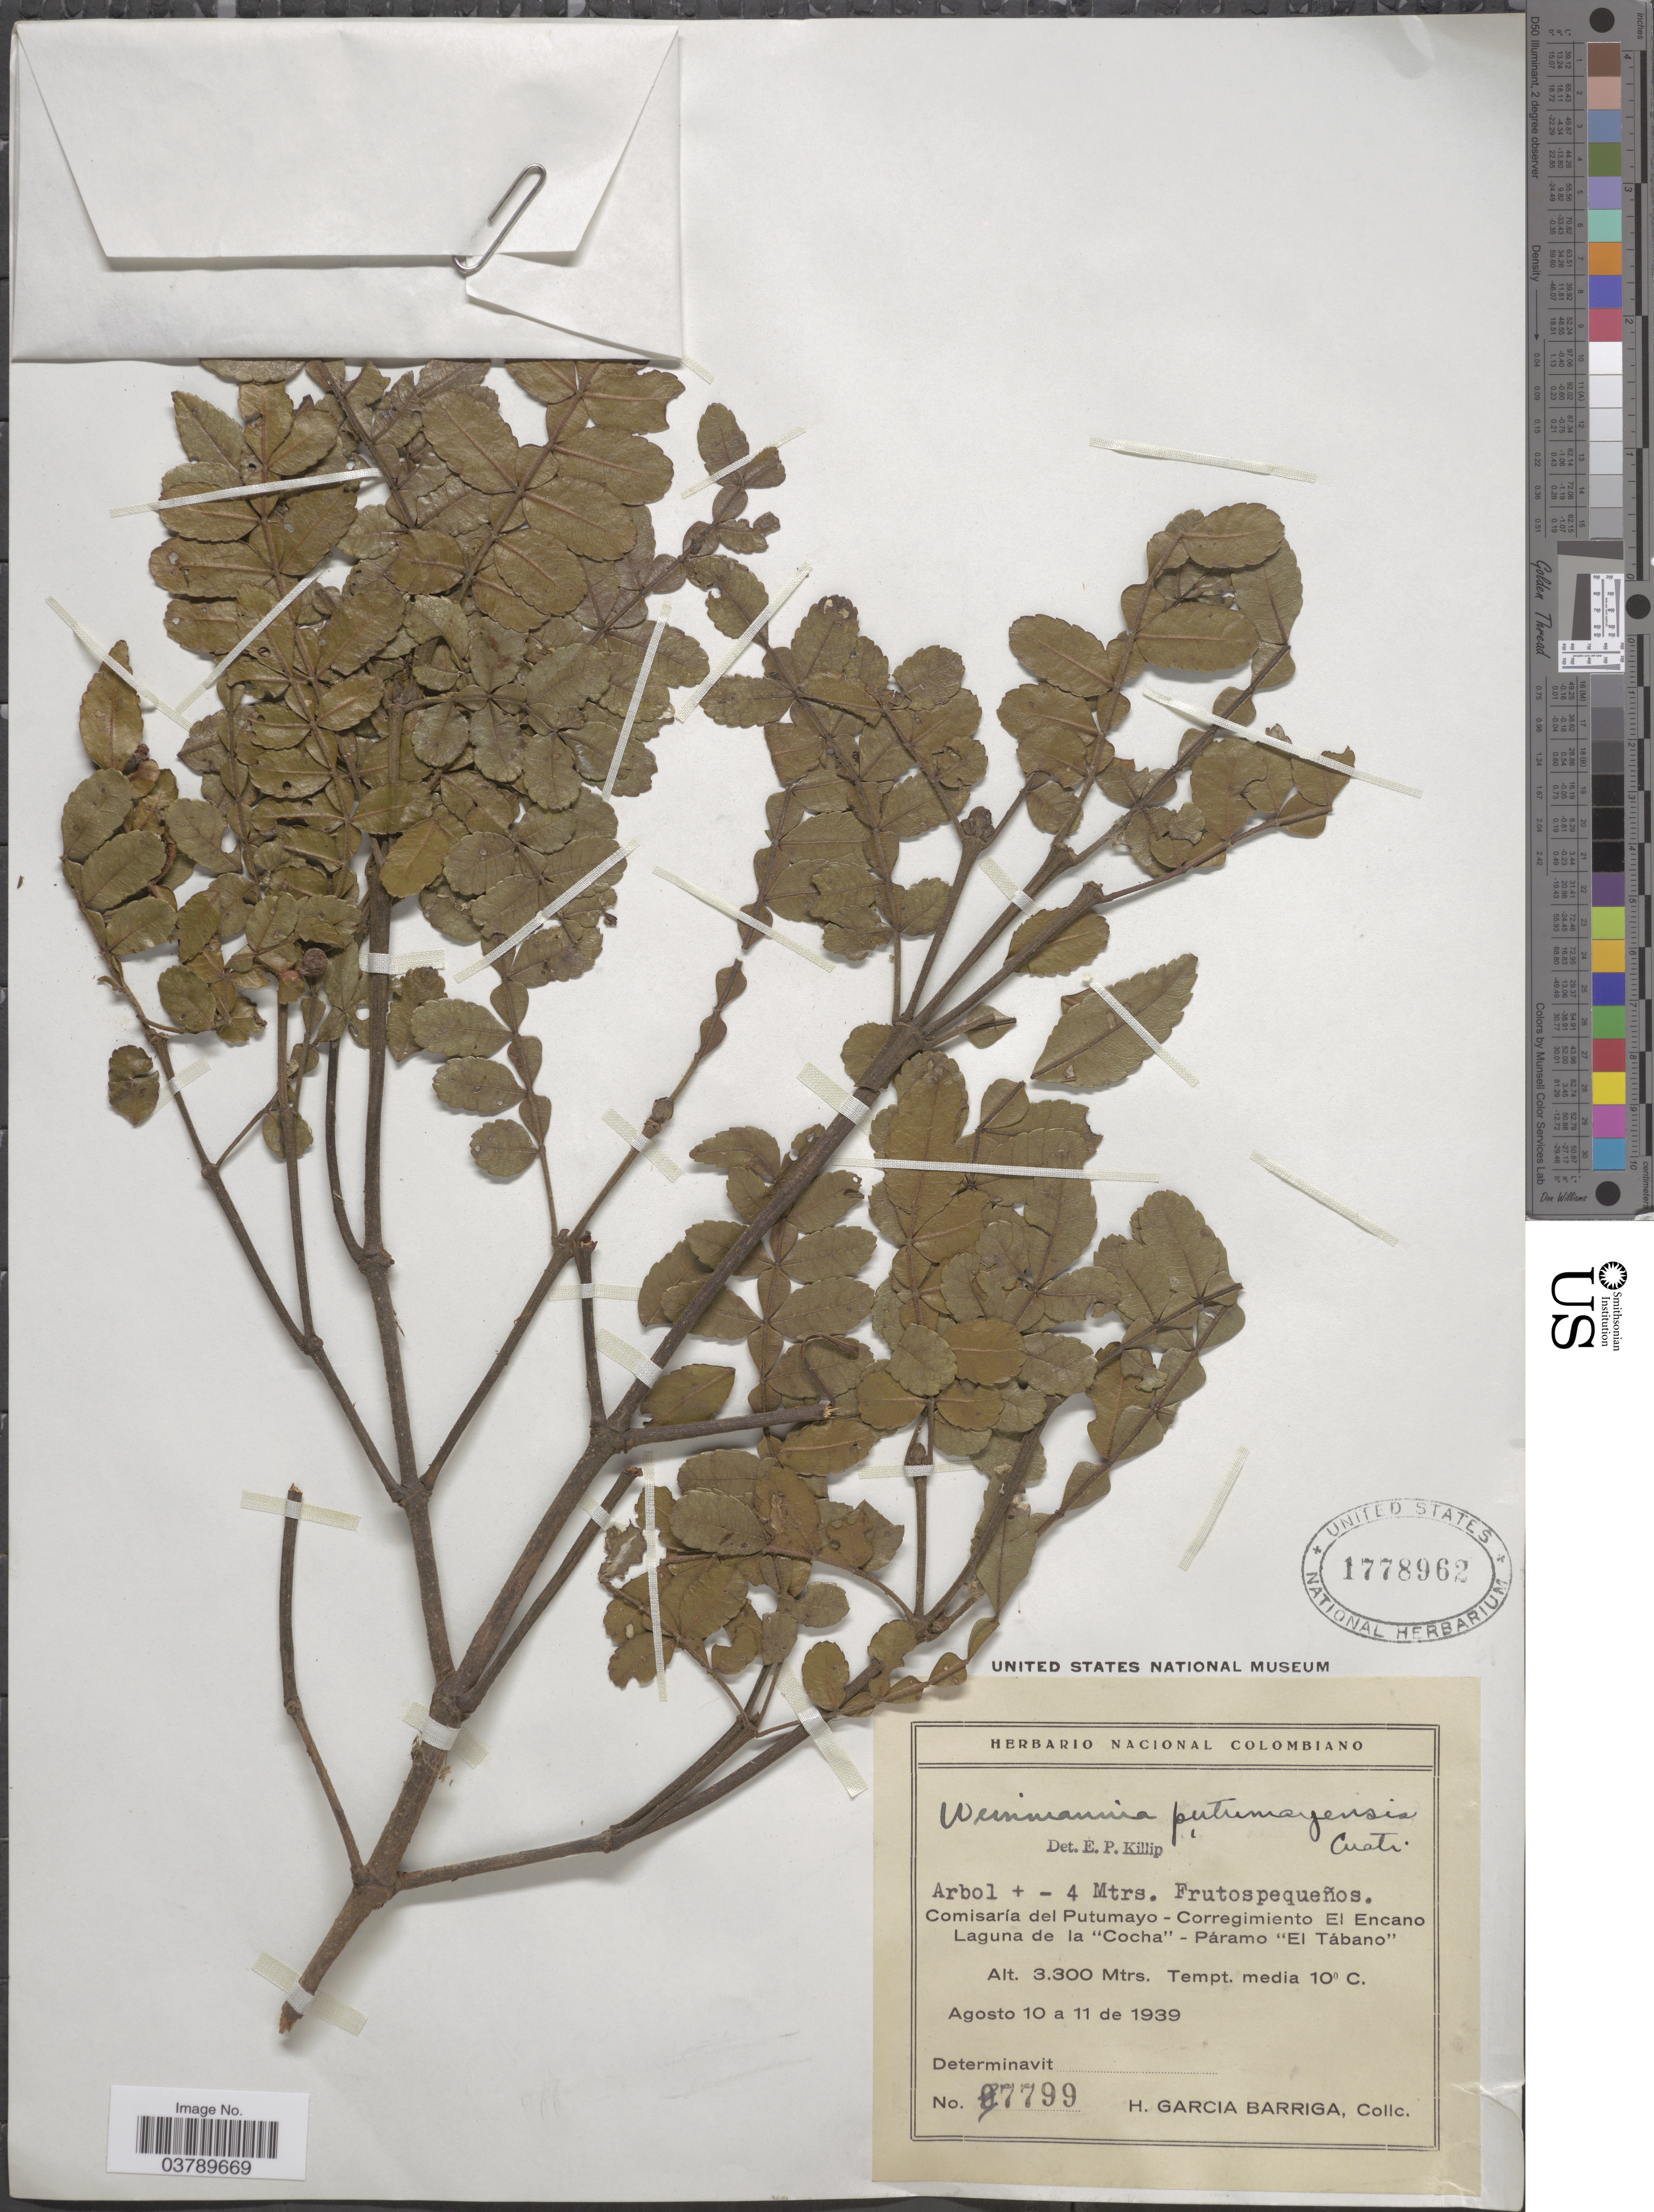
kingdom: Plantae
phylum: Tracheophyta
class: Magnoliopsida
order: Oxalidales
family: Cunoniaceae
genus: Weinmannia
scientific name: Weinmannia putumayensis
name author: Cuatrec.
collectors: H. García Barriga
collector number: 7799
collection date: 1939-08-10/1939-08-11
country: Colombia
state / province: Putumayo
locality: Comisaría del Putumayo - Corregimiento El Encano. Laguna de la "Cocha"-Páramo "El Tábano".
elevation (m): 3300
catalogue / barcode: US 1778962